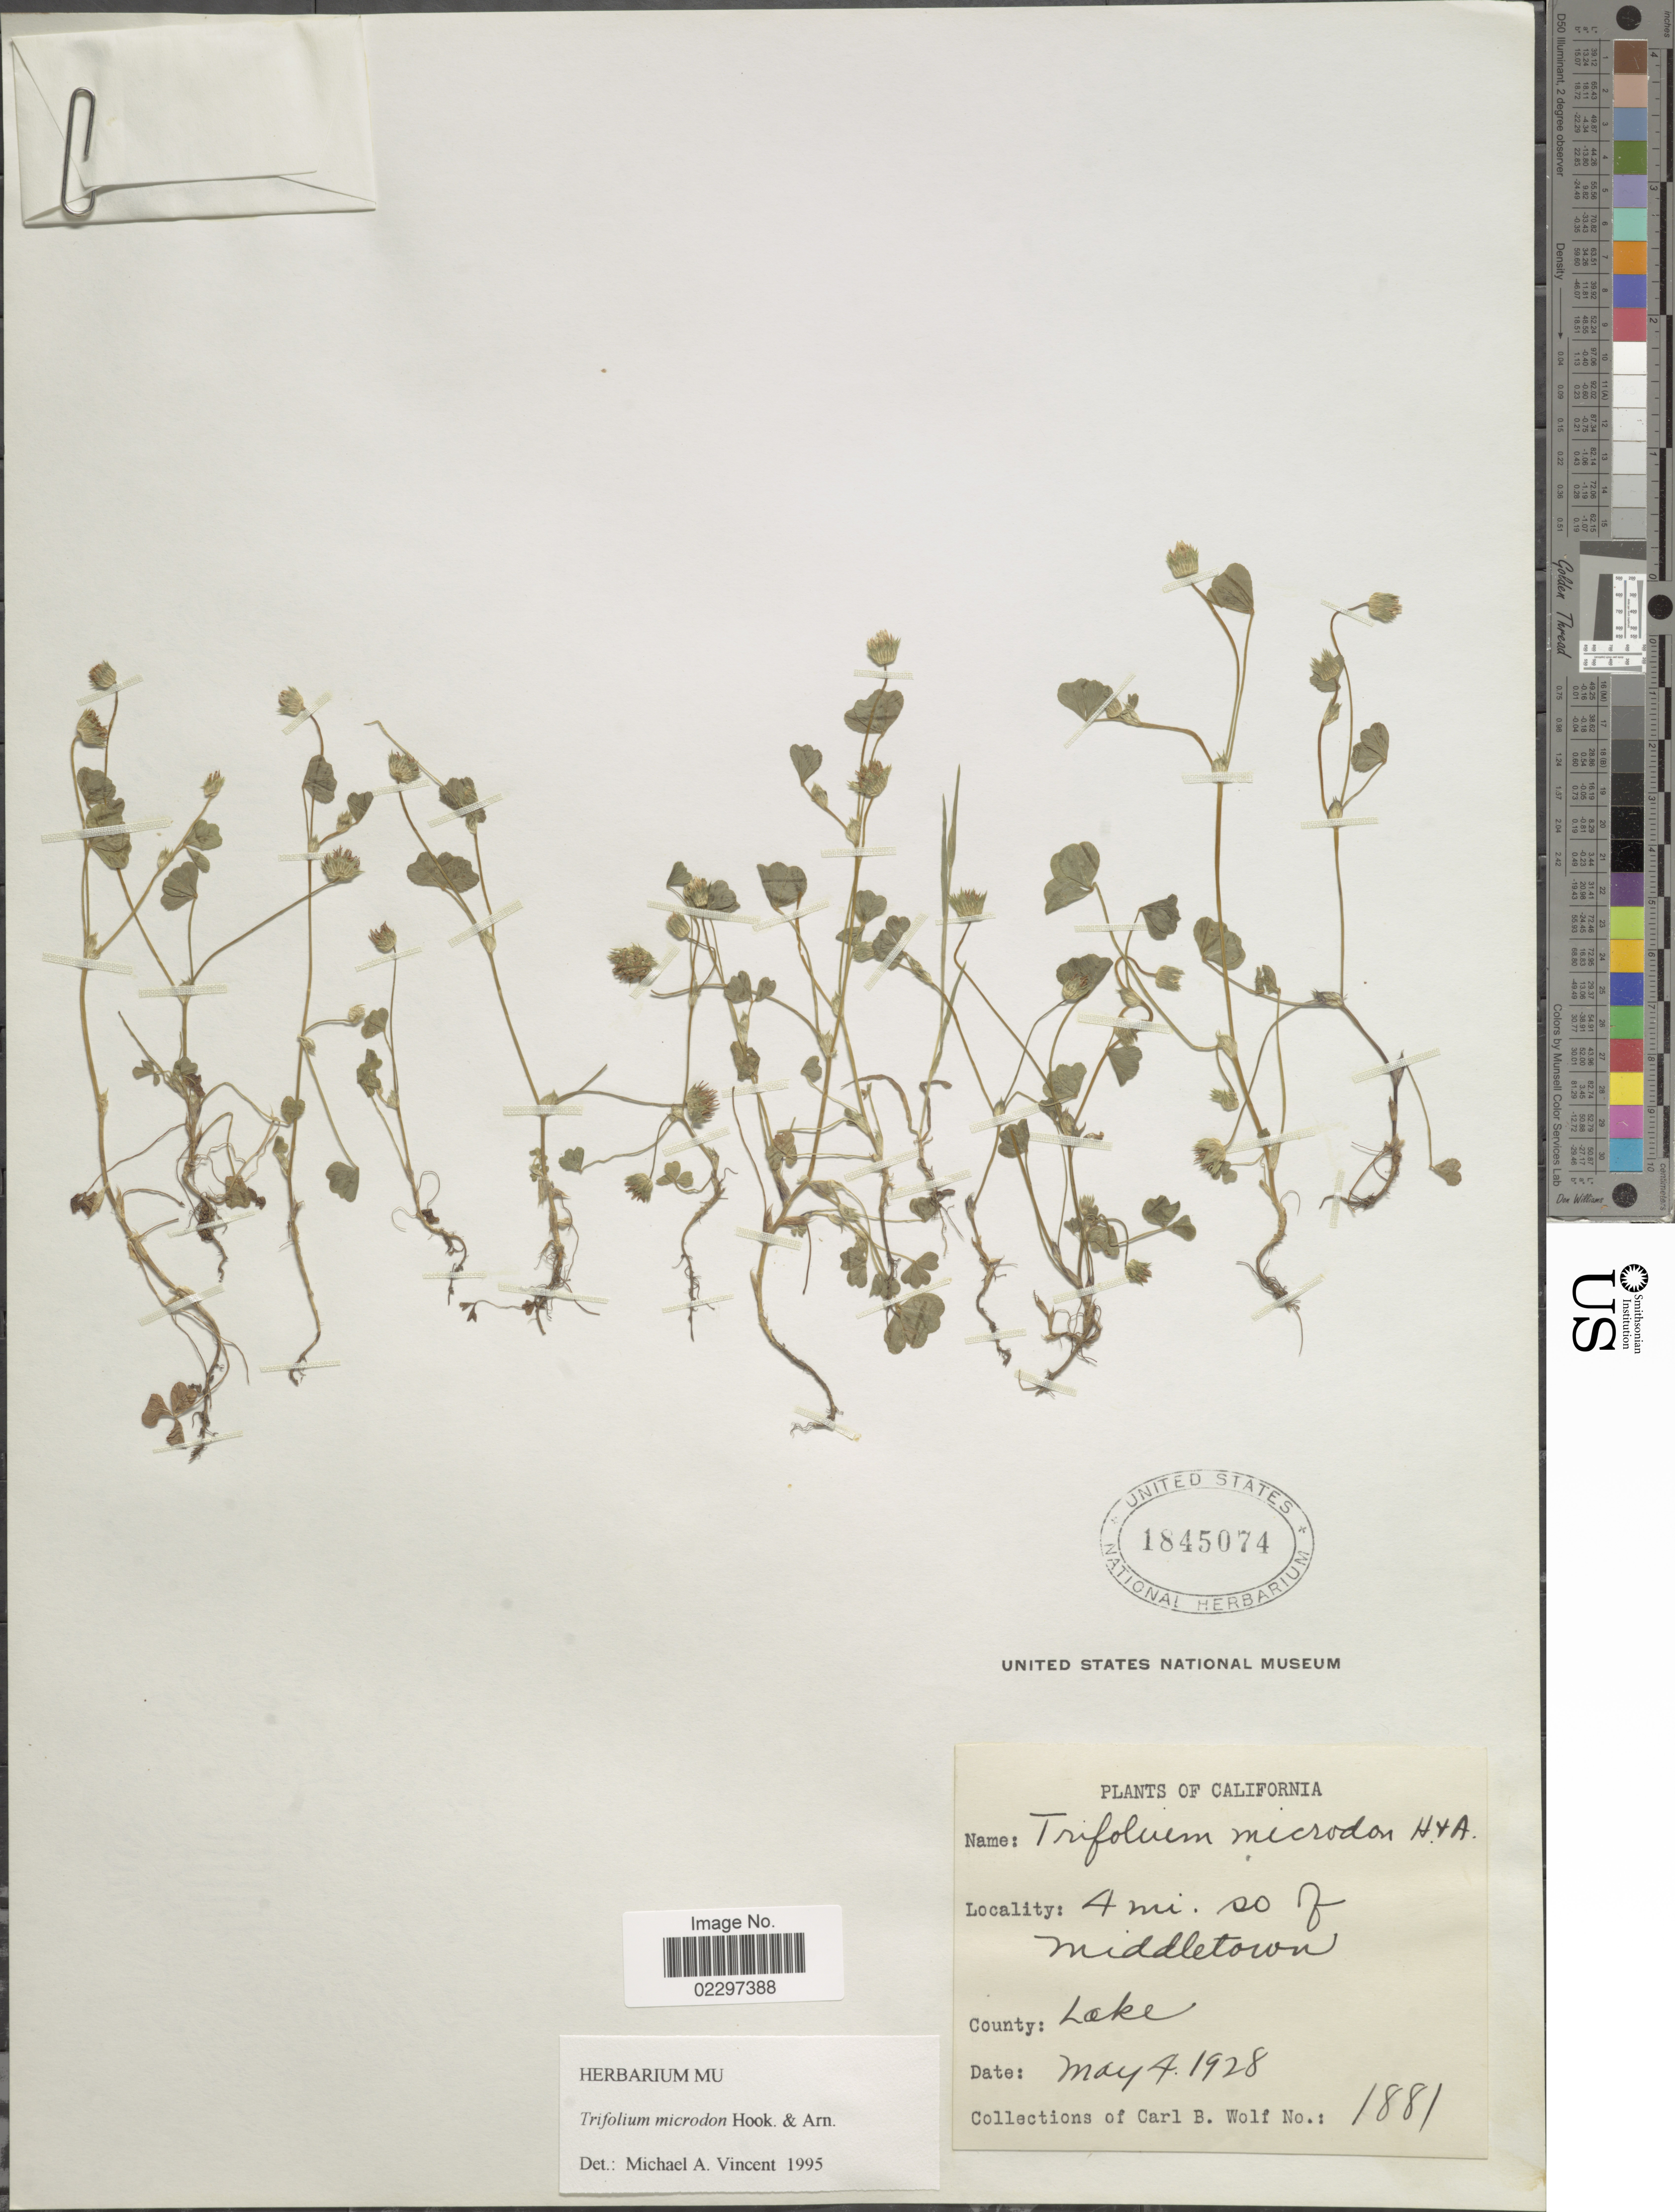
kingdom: Plantae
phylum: Tracheophyta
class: Magnoliopsida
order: Fabales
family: Fabaceae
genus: Trifolium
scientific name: Trifolium microdon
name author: Hook. & Arn.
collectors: C. B. Wolf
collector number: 1881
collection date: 1928-05-04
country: United States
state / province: California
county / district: Lake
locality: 4 mi. so of Middletown. County: Lake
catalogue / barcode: US 1845074